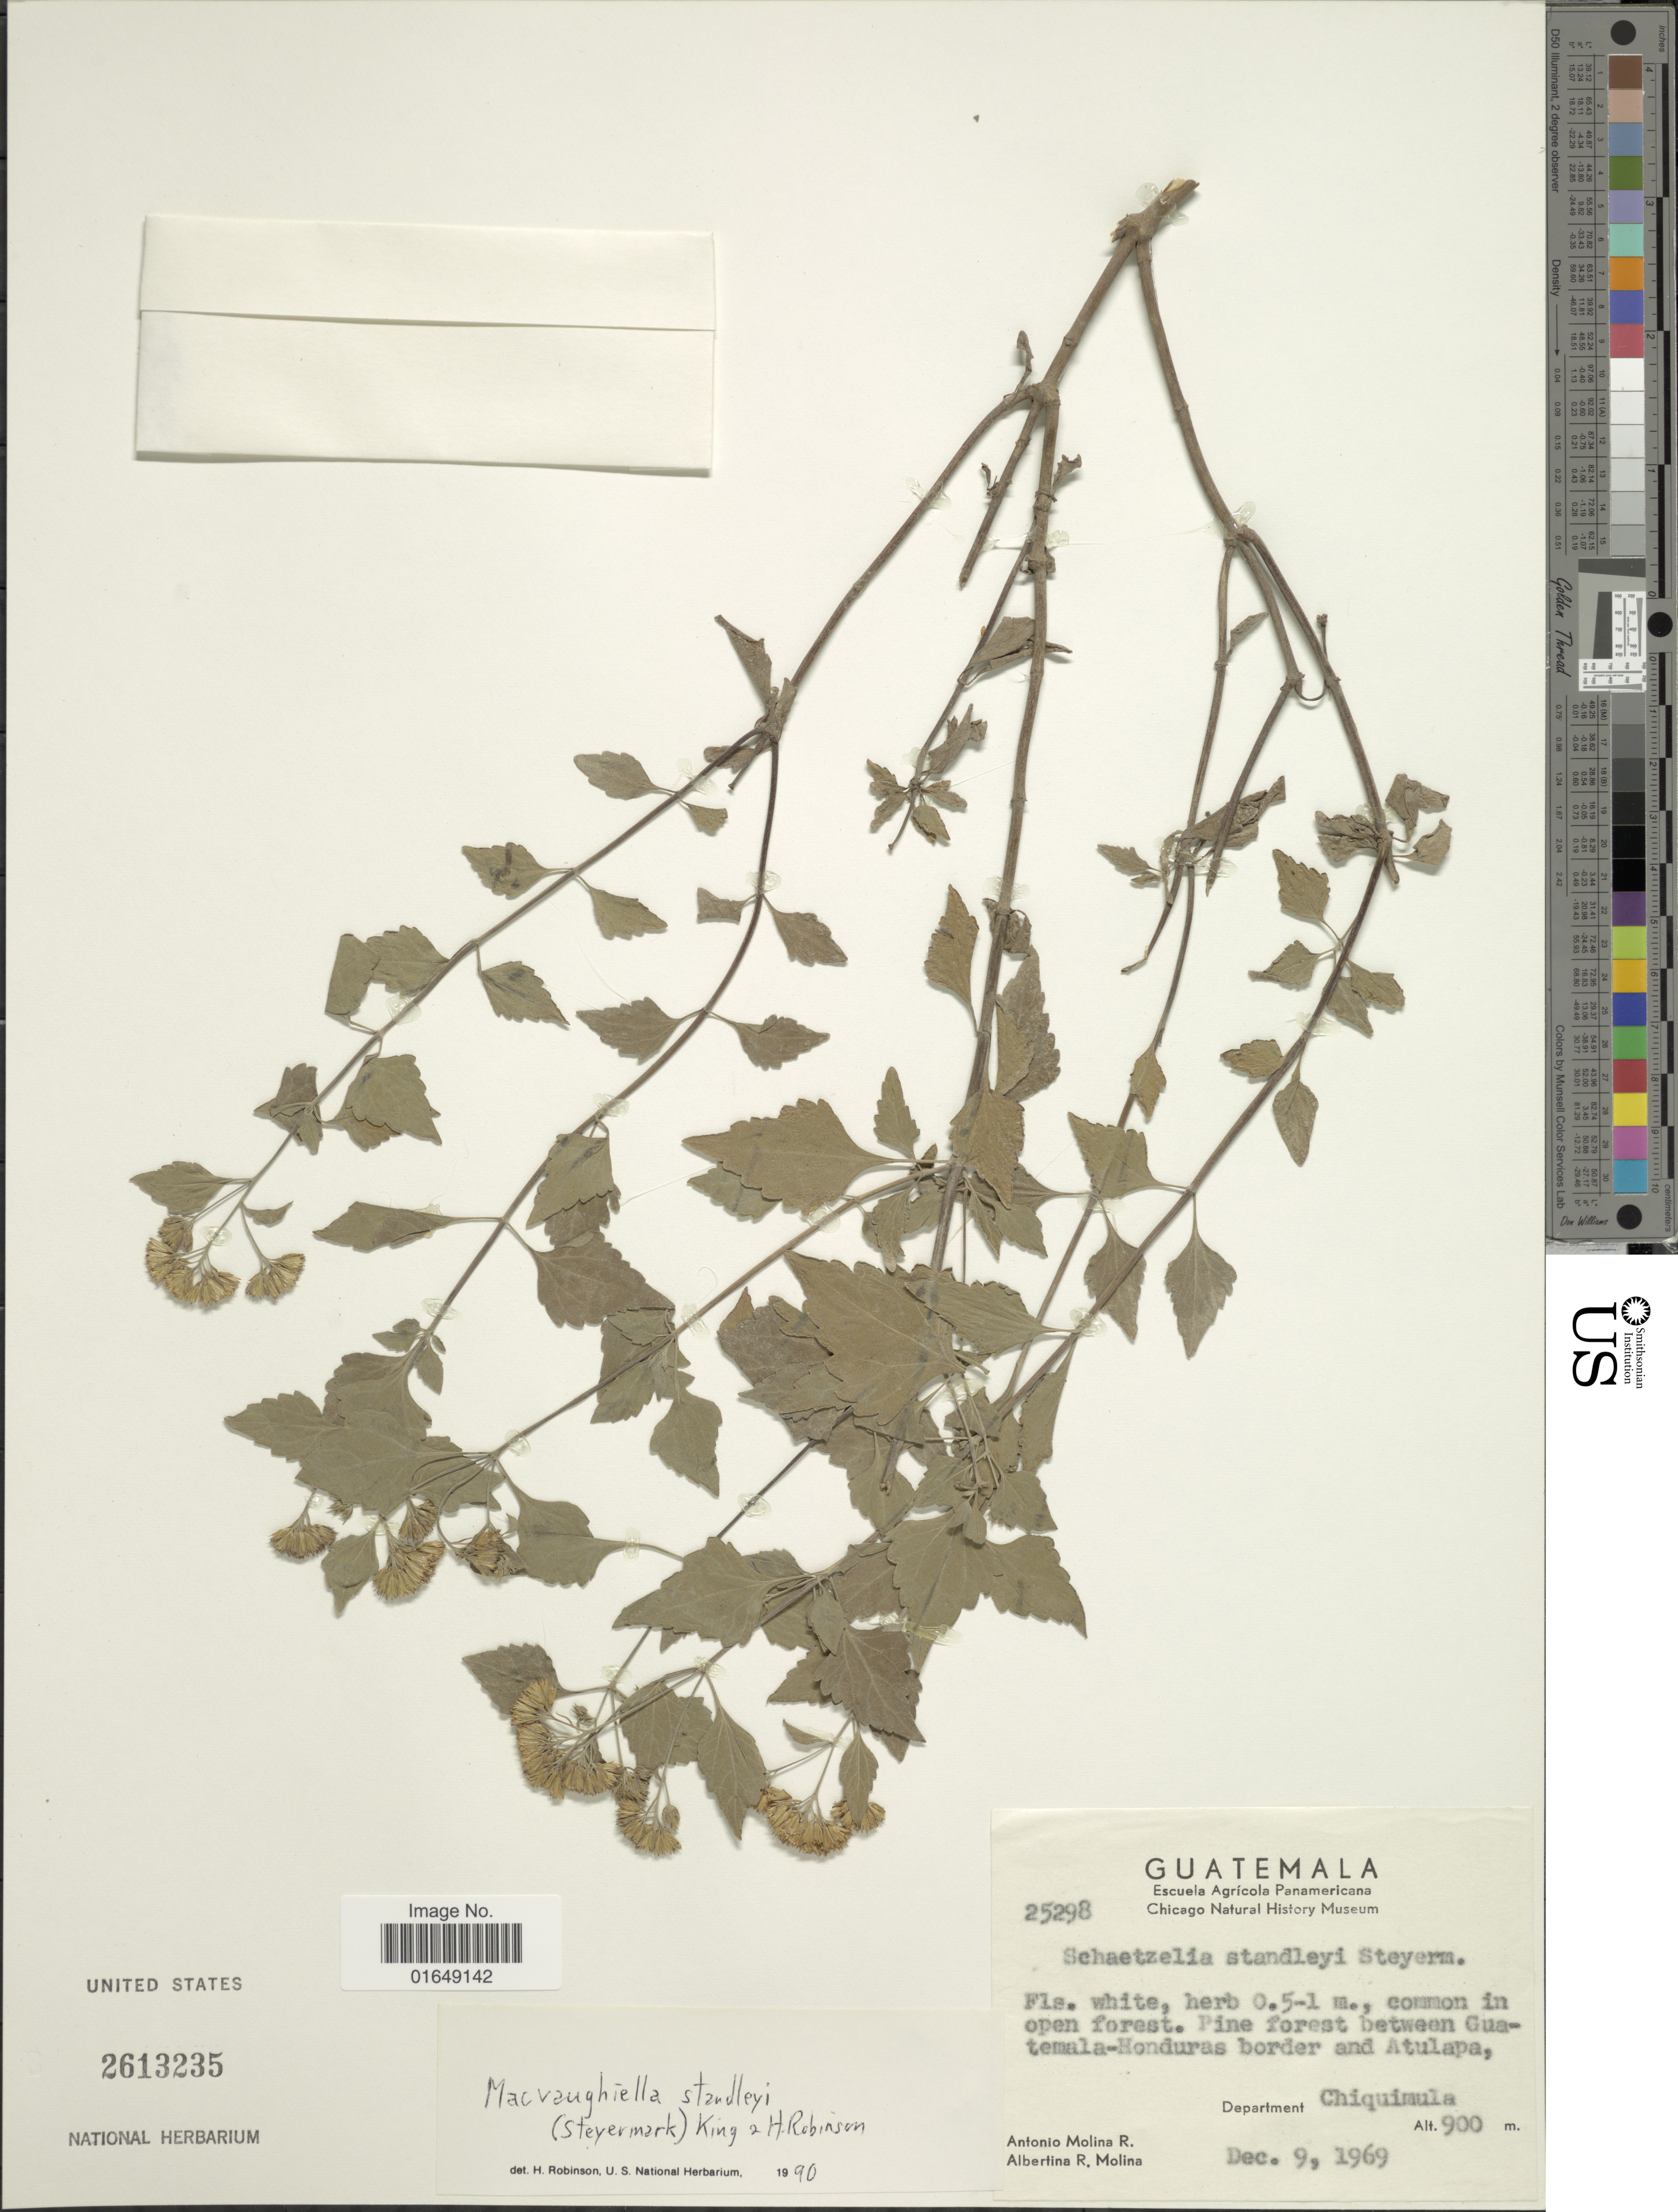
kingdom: Plantae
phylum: Tracheophyta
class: Magnoliopsida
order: Asterales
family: Asteraceae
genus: Macvaughiella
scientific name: Macvaughiella standleyi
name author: (Steyerm.) R.M. King & H. Rob.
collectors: A. Molina R. & A. R. Molina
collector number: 25298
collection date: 1969-12-09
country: Guatemala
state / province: Chiquimula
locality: Open forest, between Guatemala-Honduras border and Atulapa.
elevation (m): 900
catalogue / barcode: US 2613235